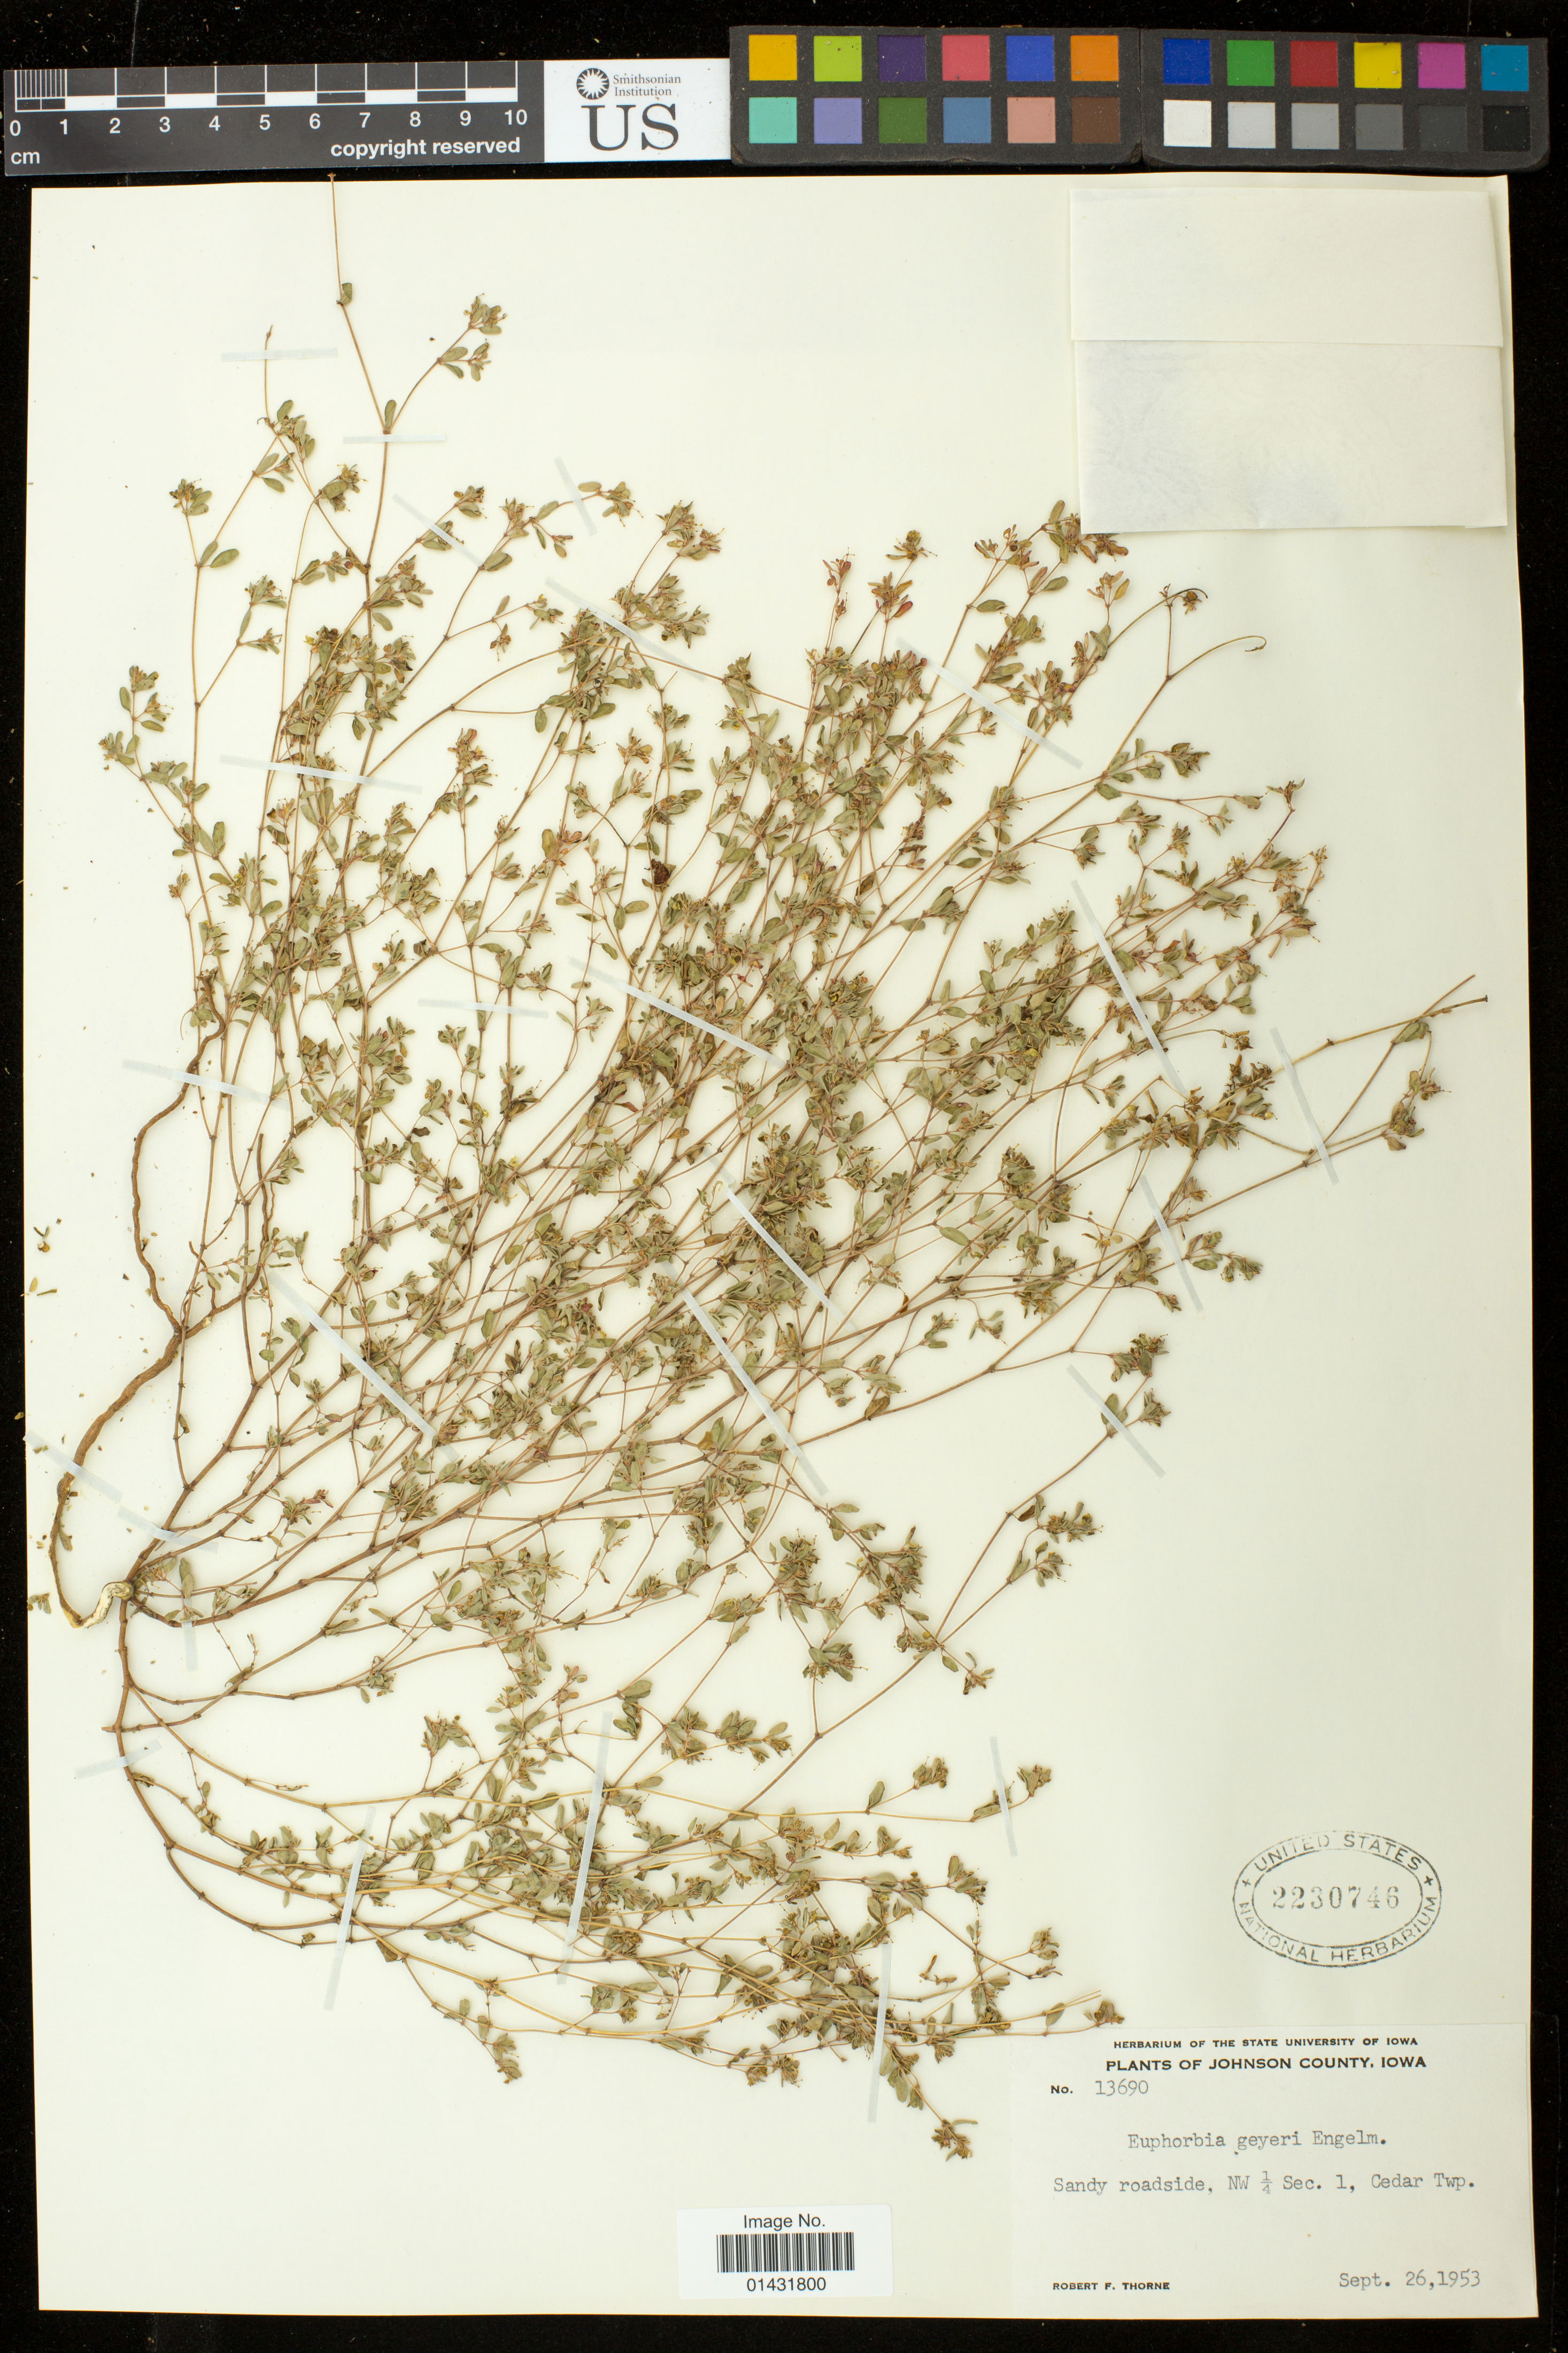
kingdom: Plantae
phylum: Tracheophyta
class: Magnoliopsida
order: Malpighiales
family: Euphorbiaceae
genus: Euphorbia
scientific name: Euphorbia geyeri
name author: Engelm.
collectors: R. F. Thorne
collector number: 13690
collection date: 1953-09-26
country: United States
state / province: Iowa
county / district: Johnson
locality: Sandy roadside, NW 1/4 Sec. 1, Cedar Twp.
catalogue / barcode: US 2230746